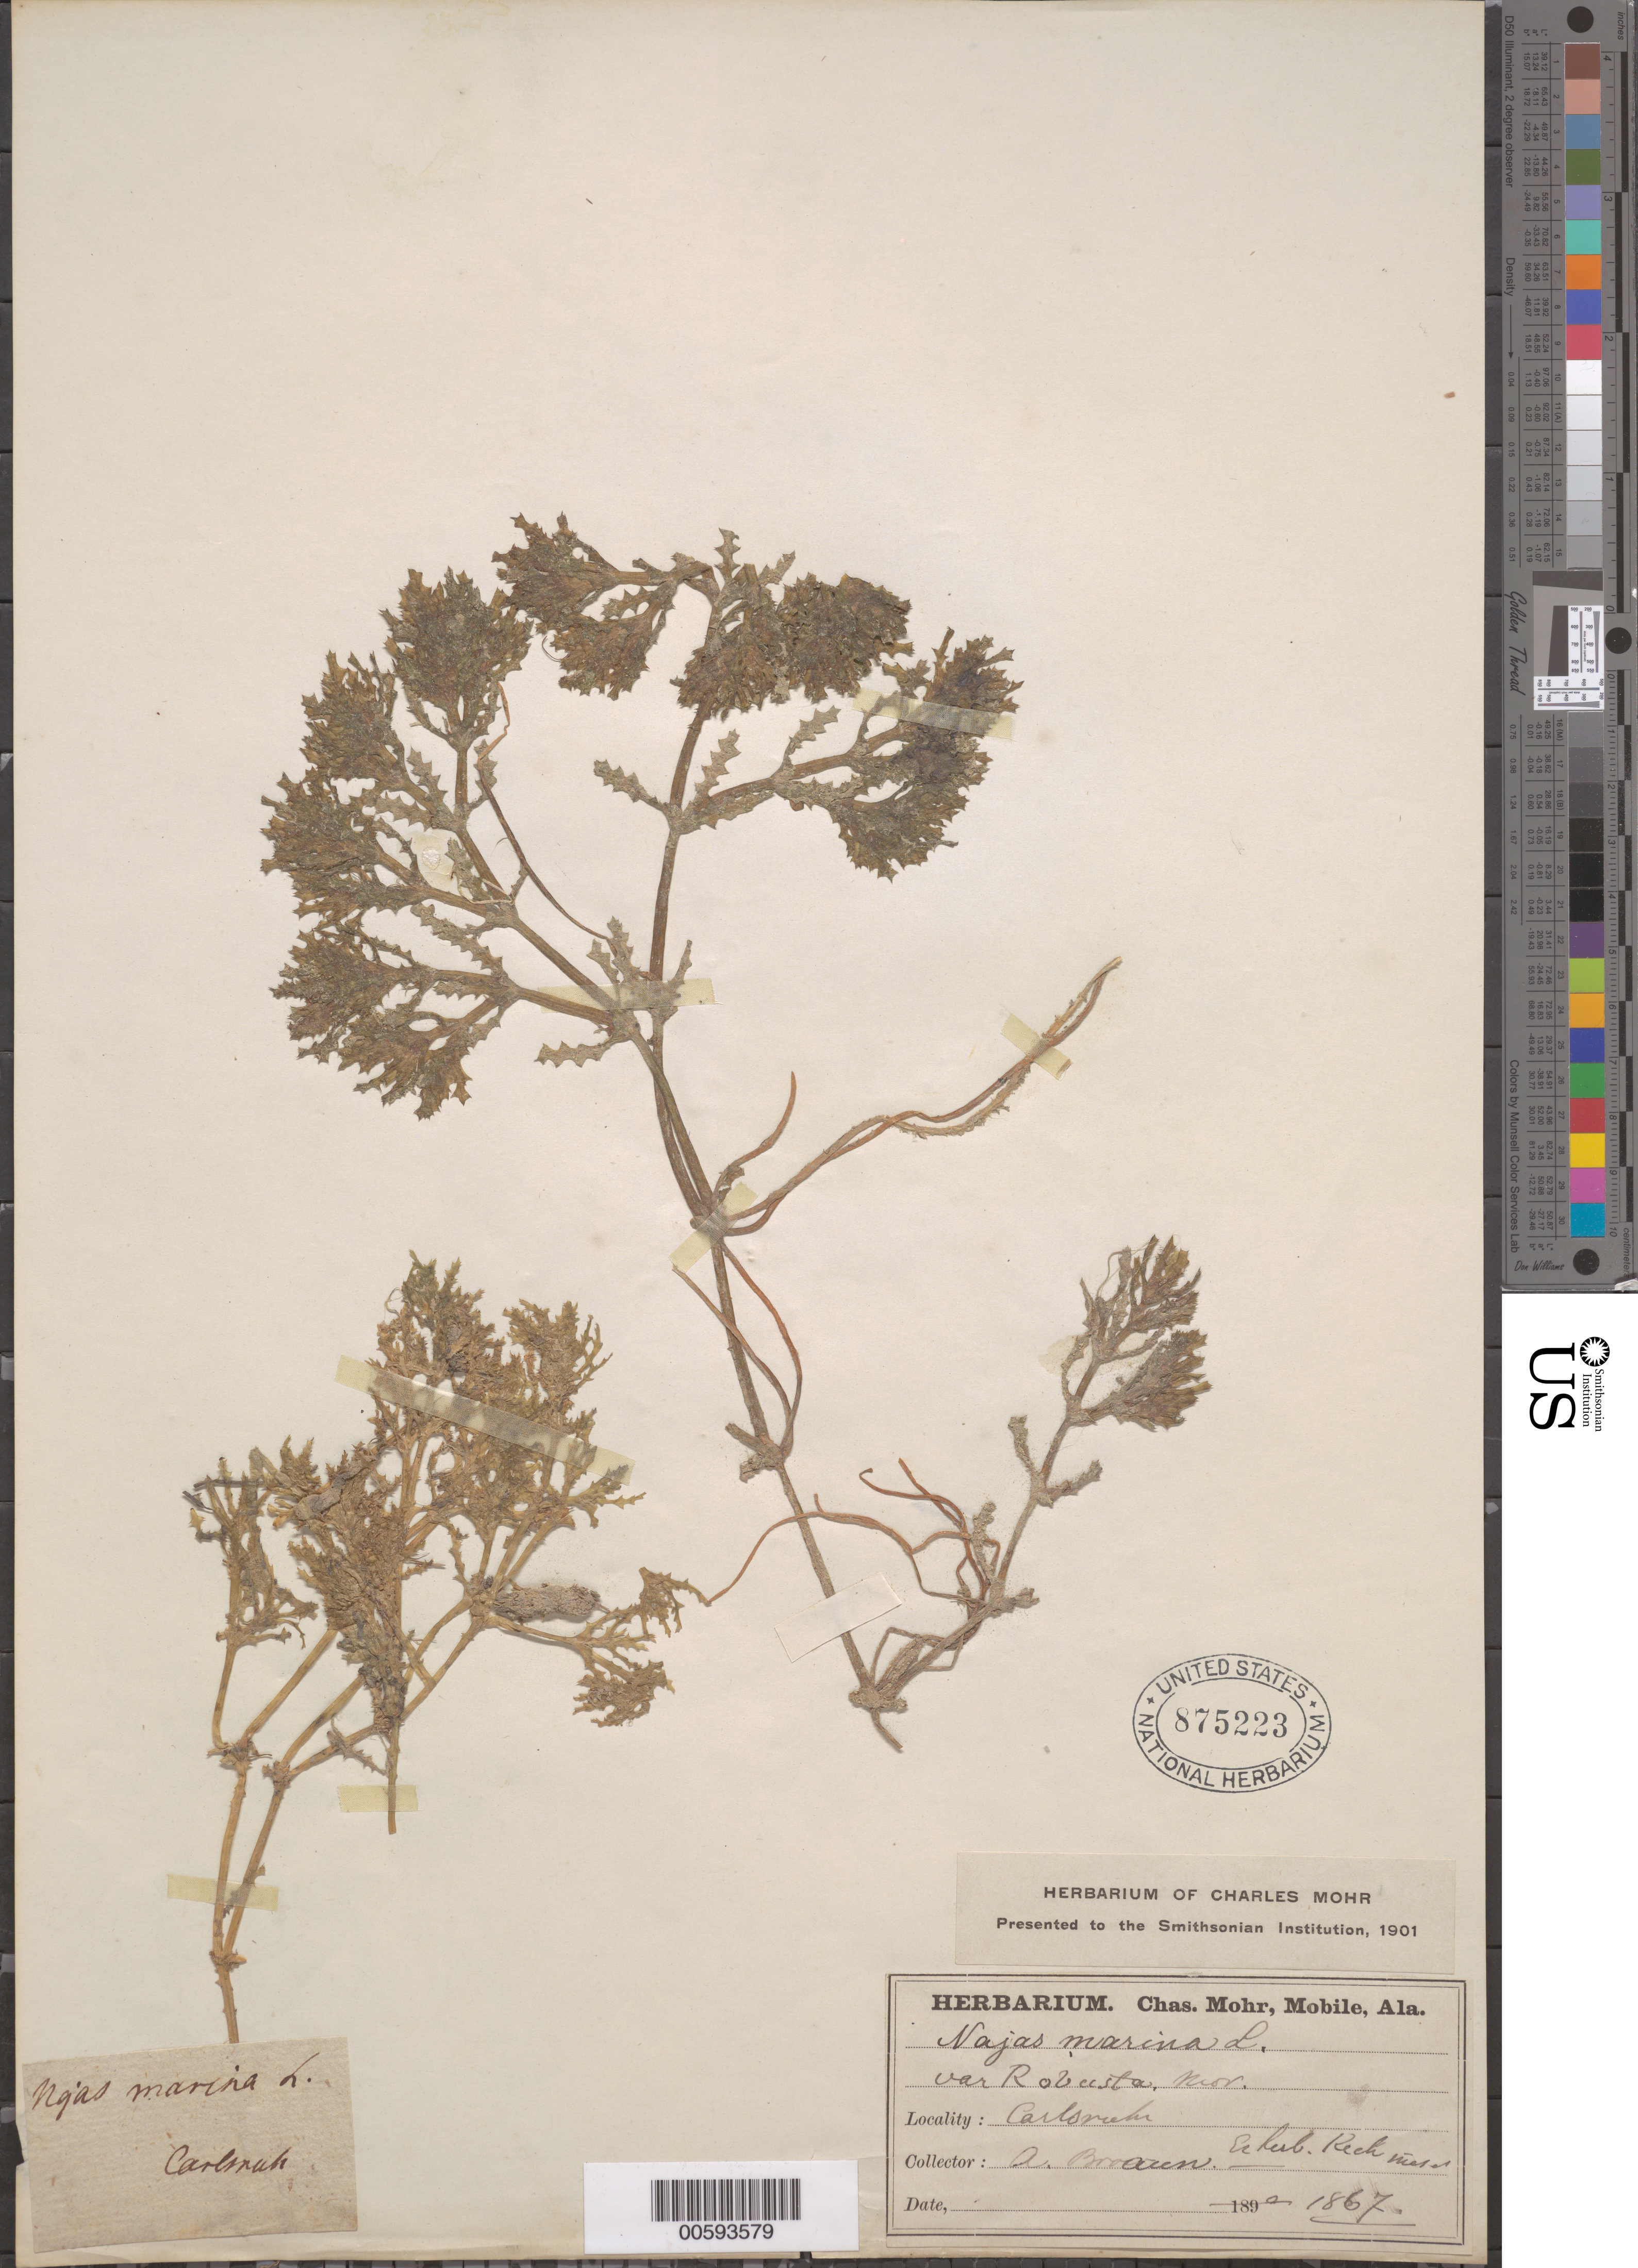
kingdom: Plantae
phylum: Tracheophyta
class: Liliopsida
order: Alismatales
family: Hydrocharitaceae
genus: Najas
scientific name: Najas major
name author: All.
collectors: A. Braun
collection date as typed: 1867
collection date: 1867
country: Germany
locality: Carlsruhr; "East Germany"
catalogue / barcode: US 875223